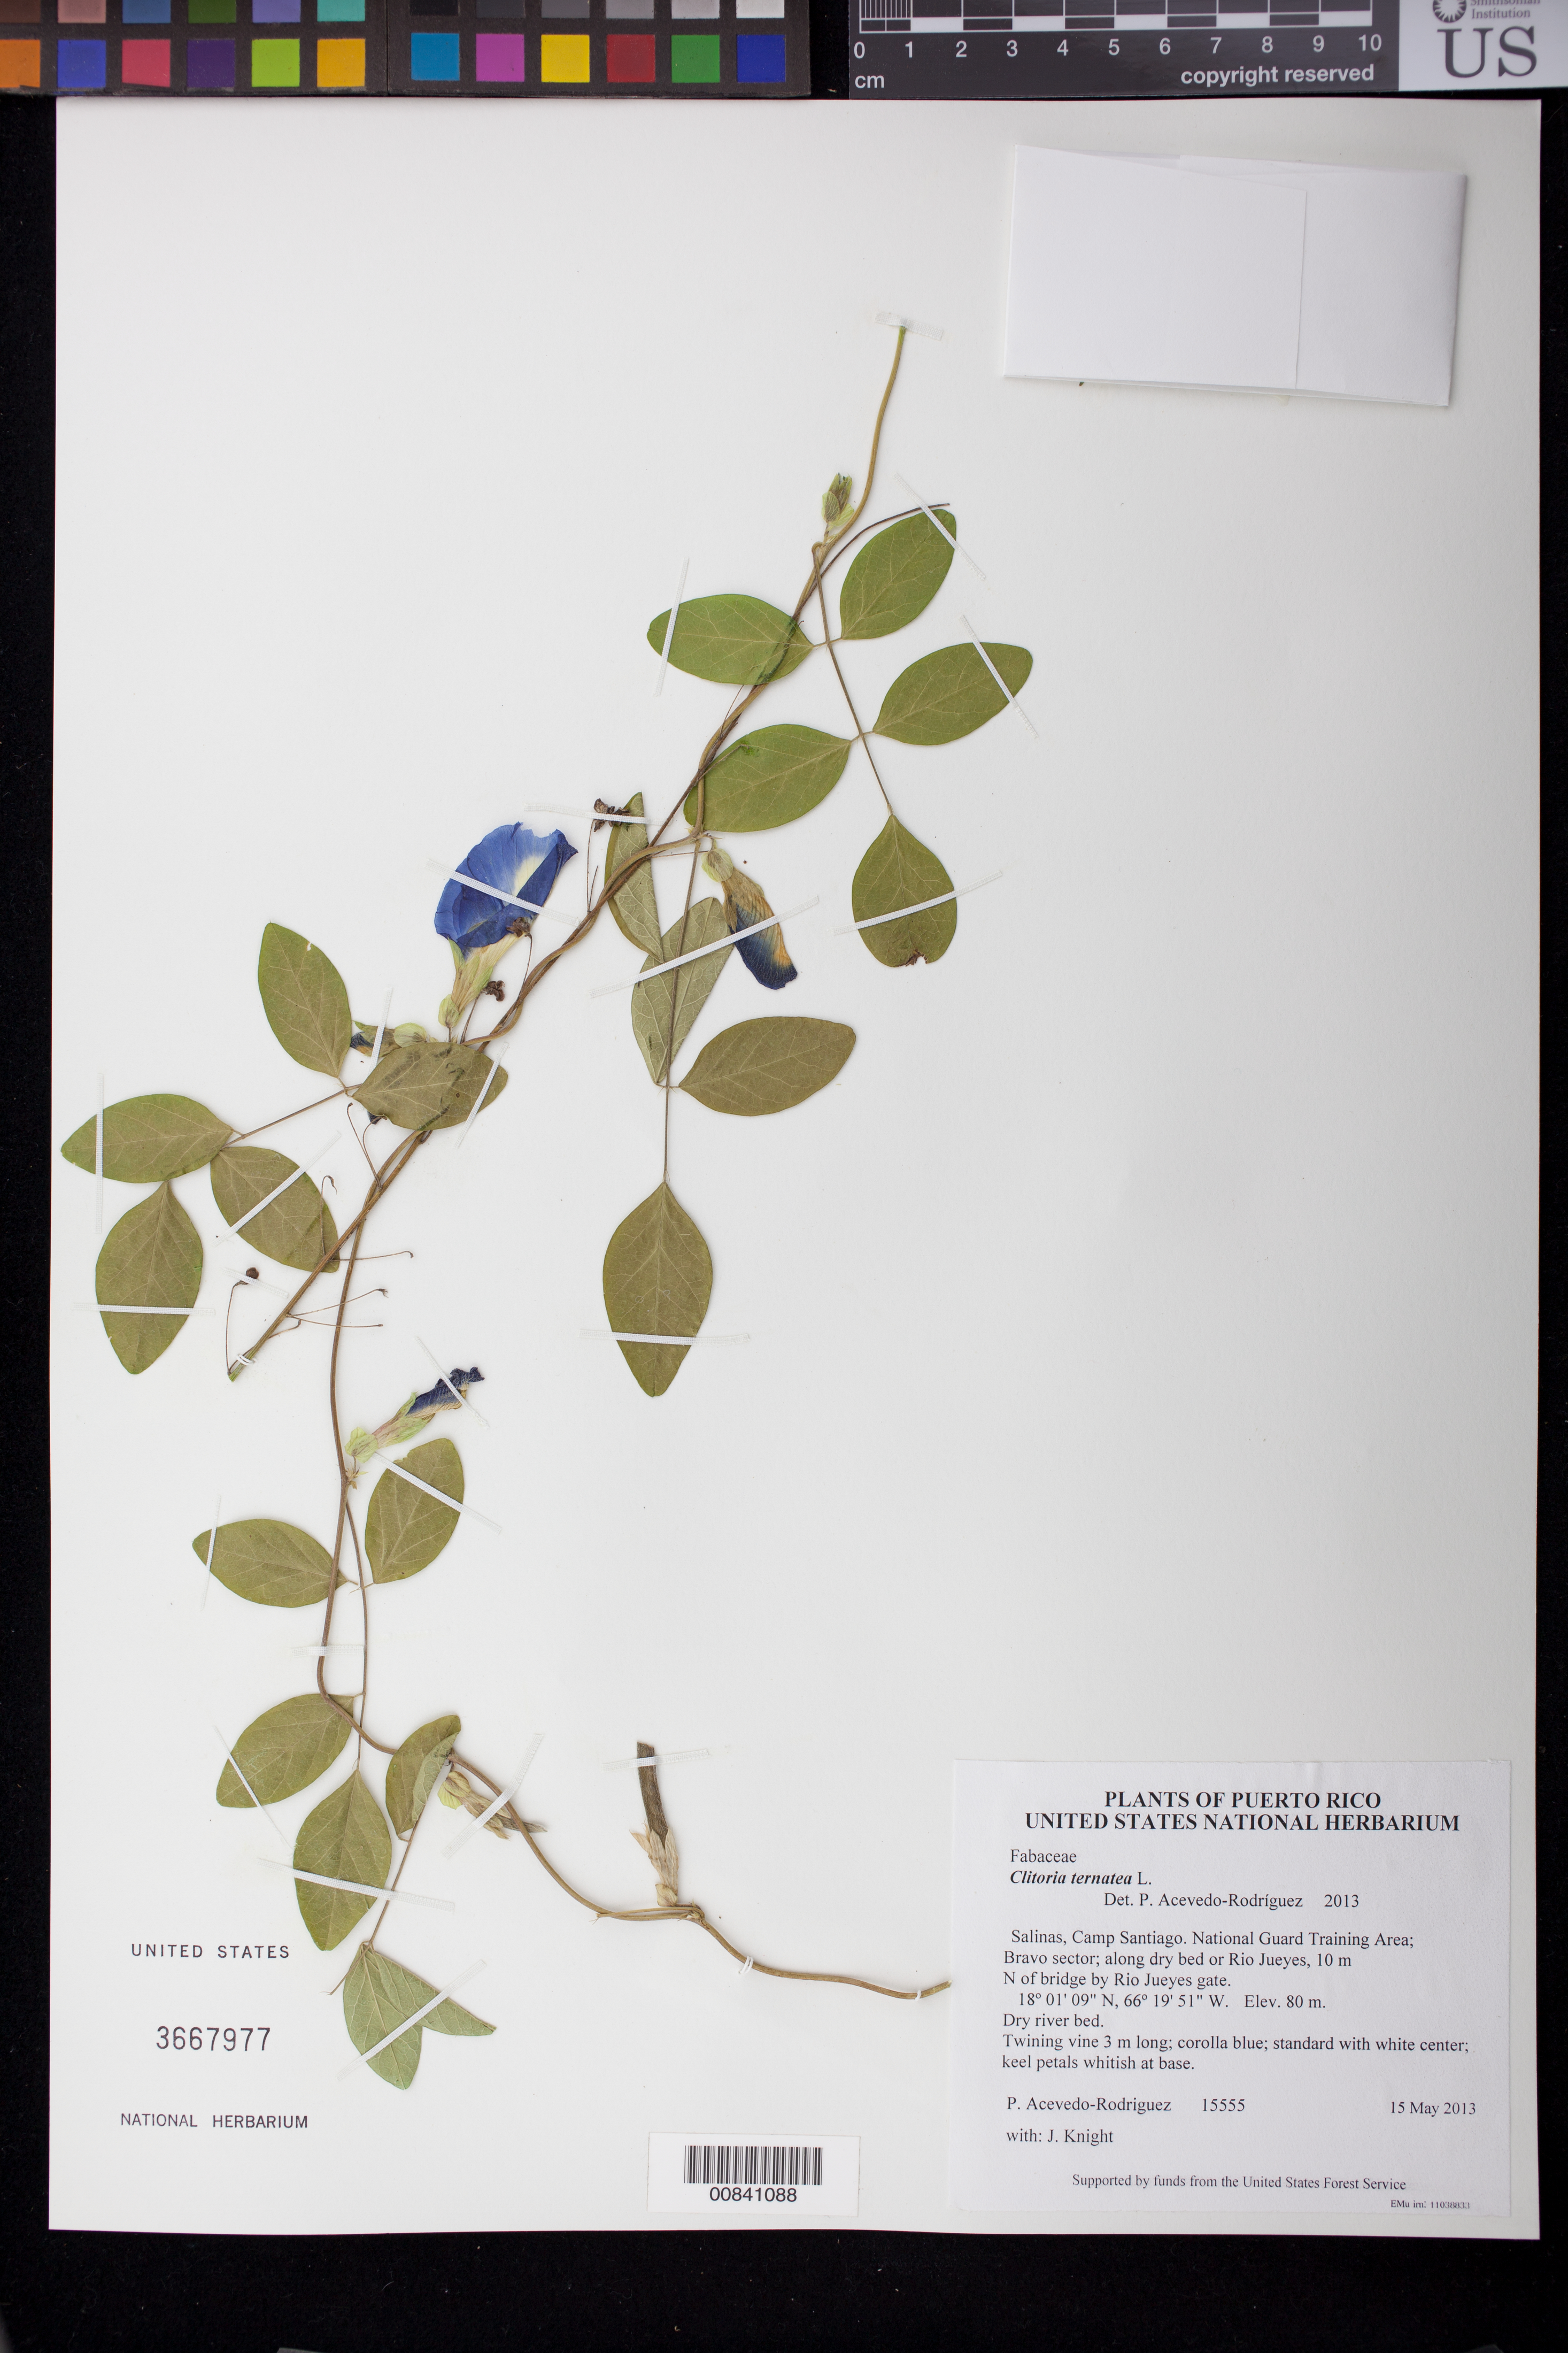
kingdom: Plantae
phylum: Tracheophyta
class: Magnoliopsida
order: Fabales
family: Fabaceae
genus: Clitoria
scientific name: Clitoria ternatea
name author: L.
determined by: Acevedo-Rodríguez, P., (BOT), Smithsonian Institution - National Museum of Natural History (UNITED STATES)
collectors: P. Acevedo-Rodr. & J. Knight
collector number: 15555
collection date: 2013-05-15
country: Puerto Rico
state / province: Salinas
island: Puerto Rico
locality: Camp Santiago. National Guard Training Area; Bravo sector; along dry bed or Rio Jueyes, 10 m N of bridge by Rio Jueyes gate.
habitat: Dry river bed.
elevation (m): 80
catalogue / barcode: US 3667977